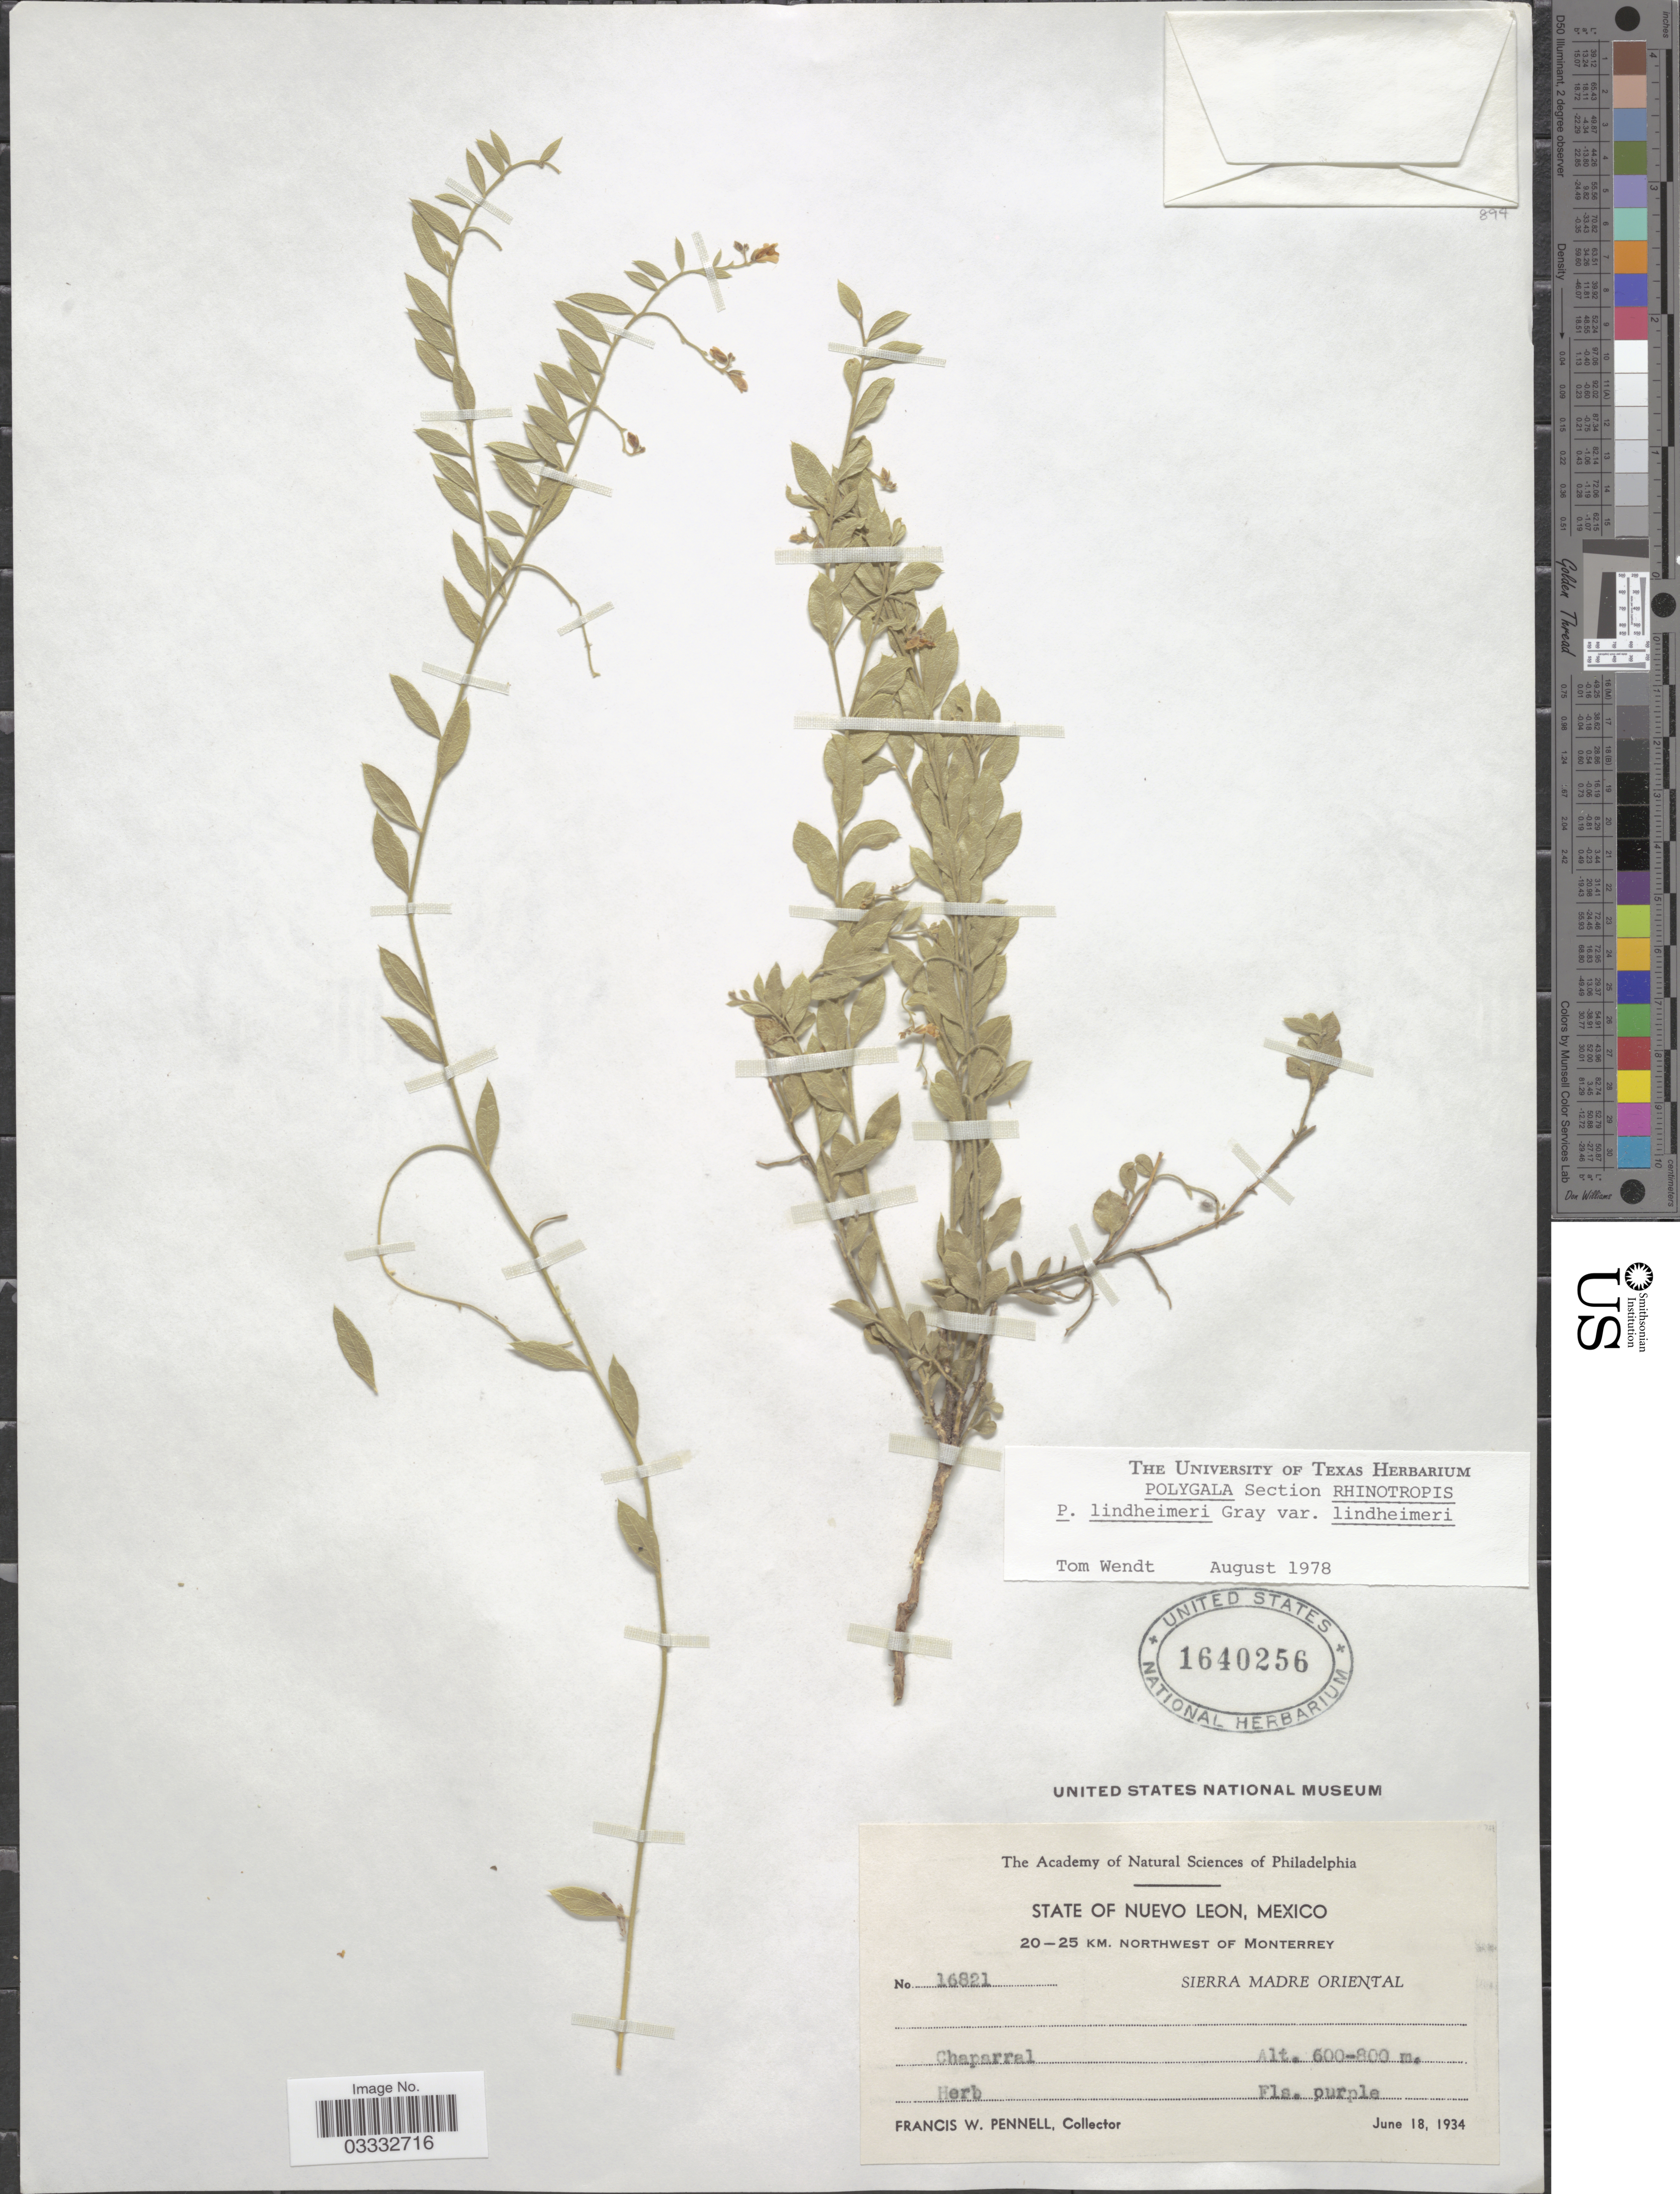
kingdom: Plantae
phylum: Tracheophyta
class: Magnoliopsida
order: Fabales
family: Polygalaceae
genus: Rhinotropis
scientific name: Rhinotropis lindheimeri var. lindheimeri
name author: (A. Gray) J.R. Abbott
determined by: Strong, Mark T., (BOT), Smithsonian Institution - National Museum of Natural History (UNITED STATES)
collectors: F. W. Pennell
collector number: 16821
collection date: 1934-06-18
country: Mexico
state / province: Nuevo León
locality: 20-25 km. northwest of Monterrey. Sierra Madre Oriental. Chaparral.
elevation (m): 600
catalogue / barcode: US 1640256